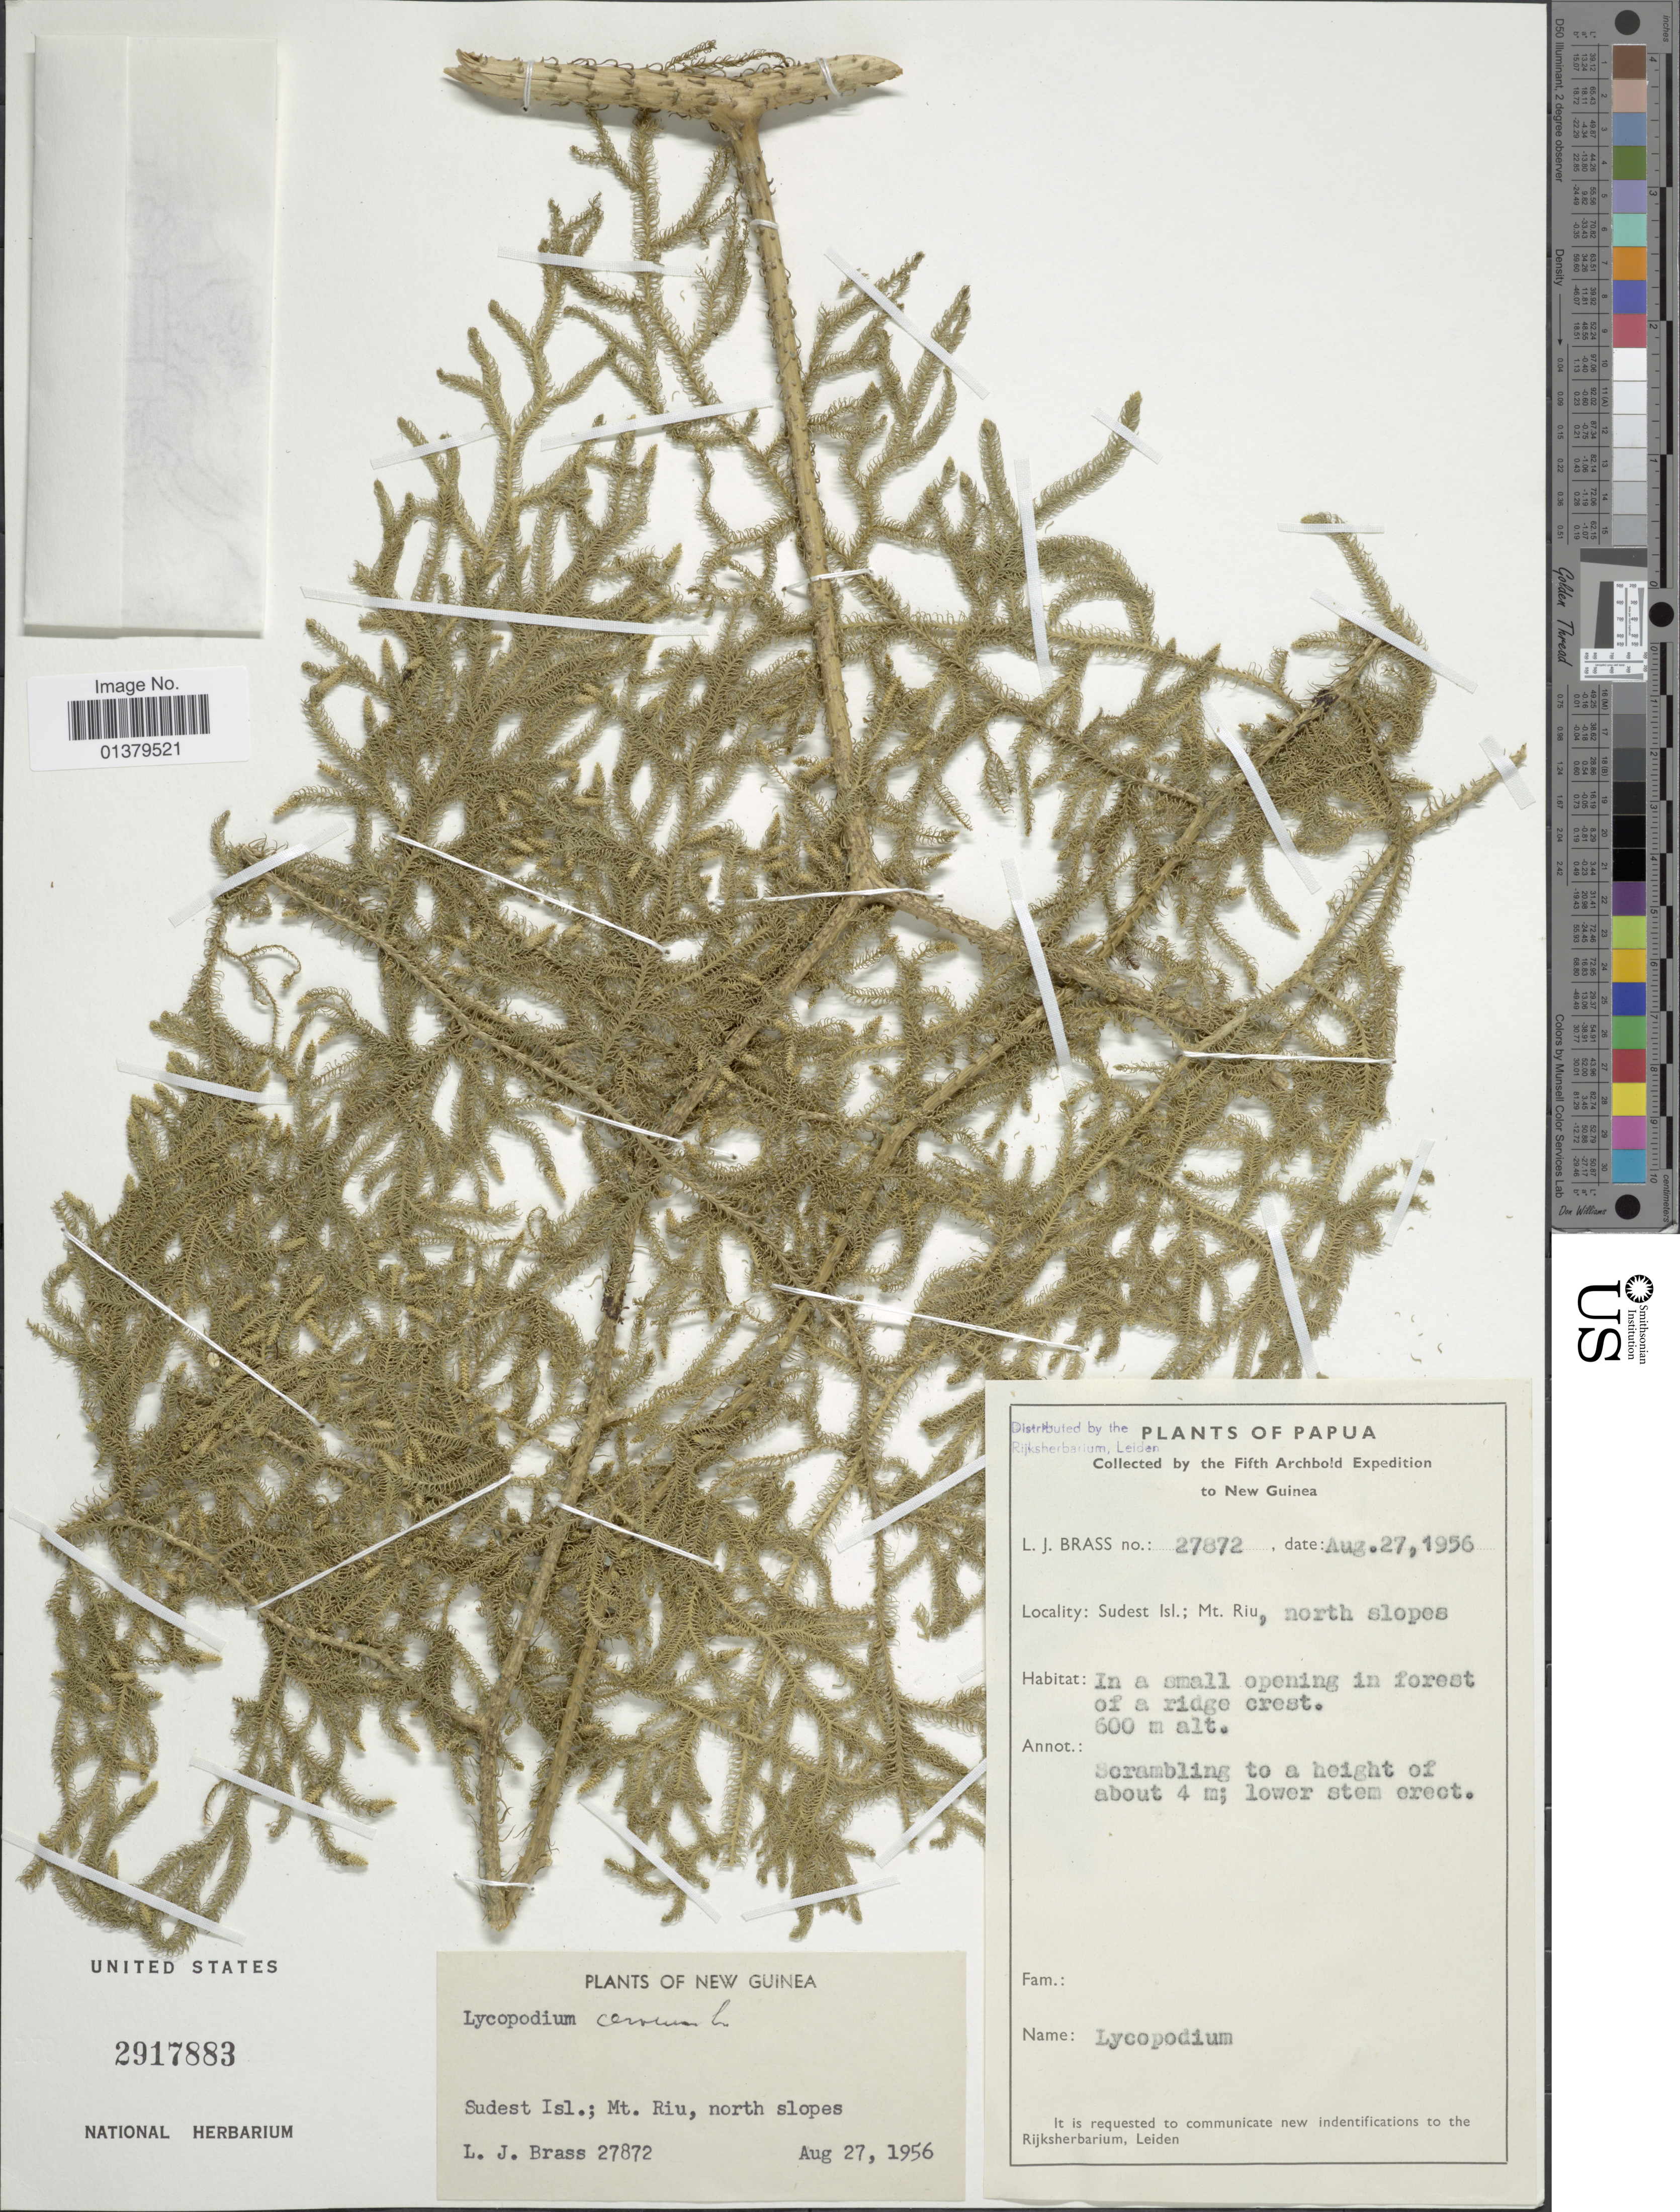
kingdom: Plantae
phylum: Tracheophyta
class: Lycopodiopsida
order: Lycopodiales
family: Lycopodiaceae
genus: Palhinhaea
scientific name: Palhinhaea cernua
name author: (L.) Vasc. & Franco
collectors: L. J. Brass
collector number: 27872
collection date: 1956-08-27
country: Papua New Guinea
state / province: Milne Bay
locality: Sudest Isl; Mt Rui, north slopes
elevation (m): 600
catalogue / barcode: US 2917883